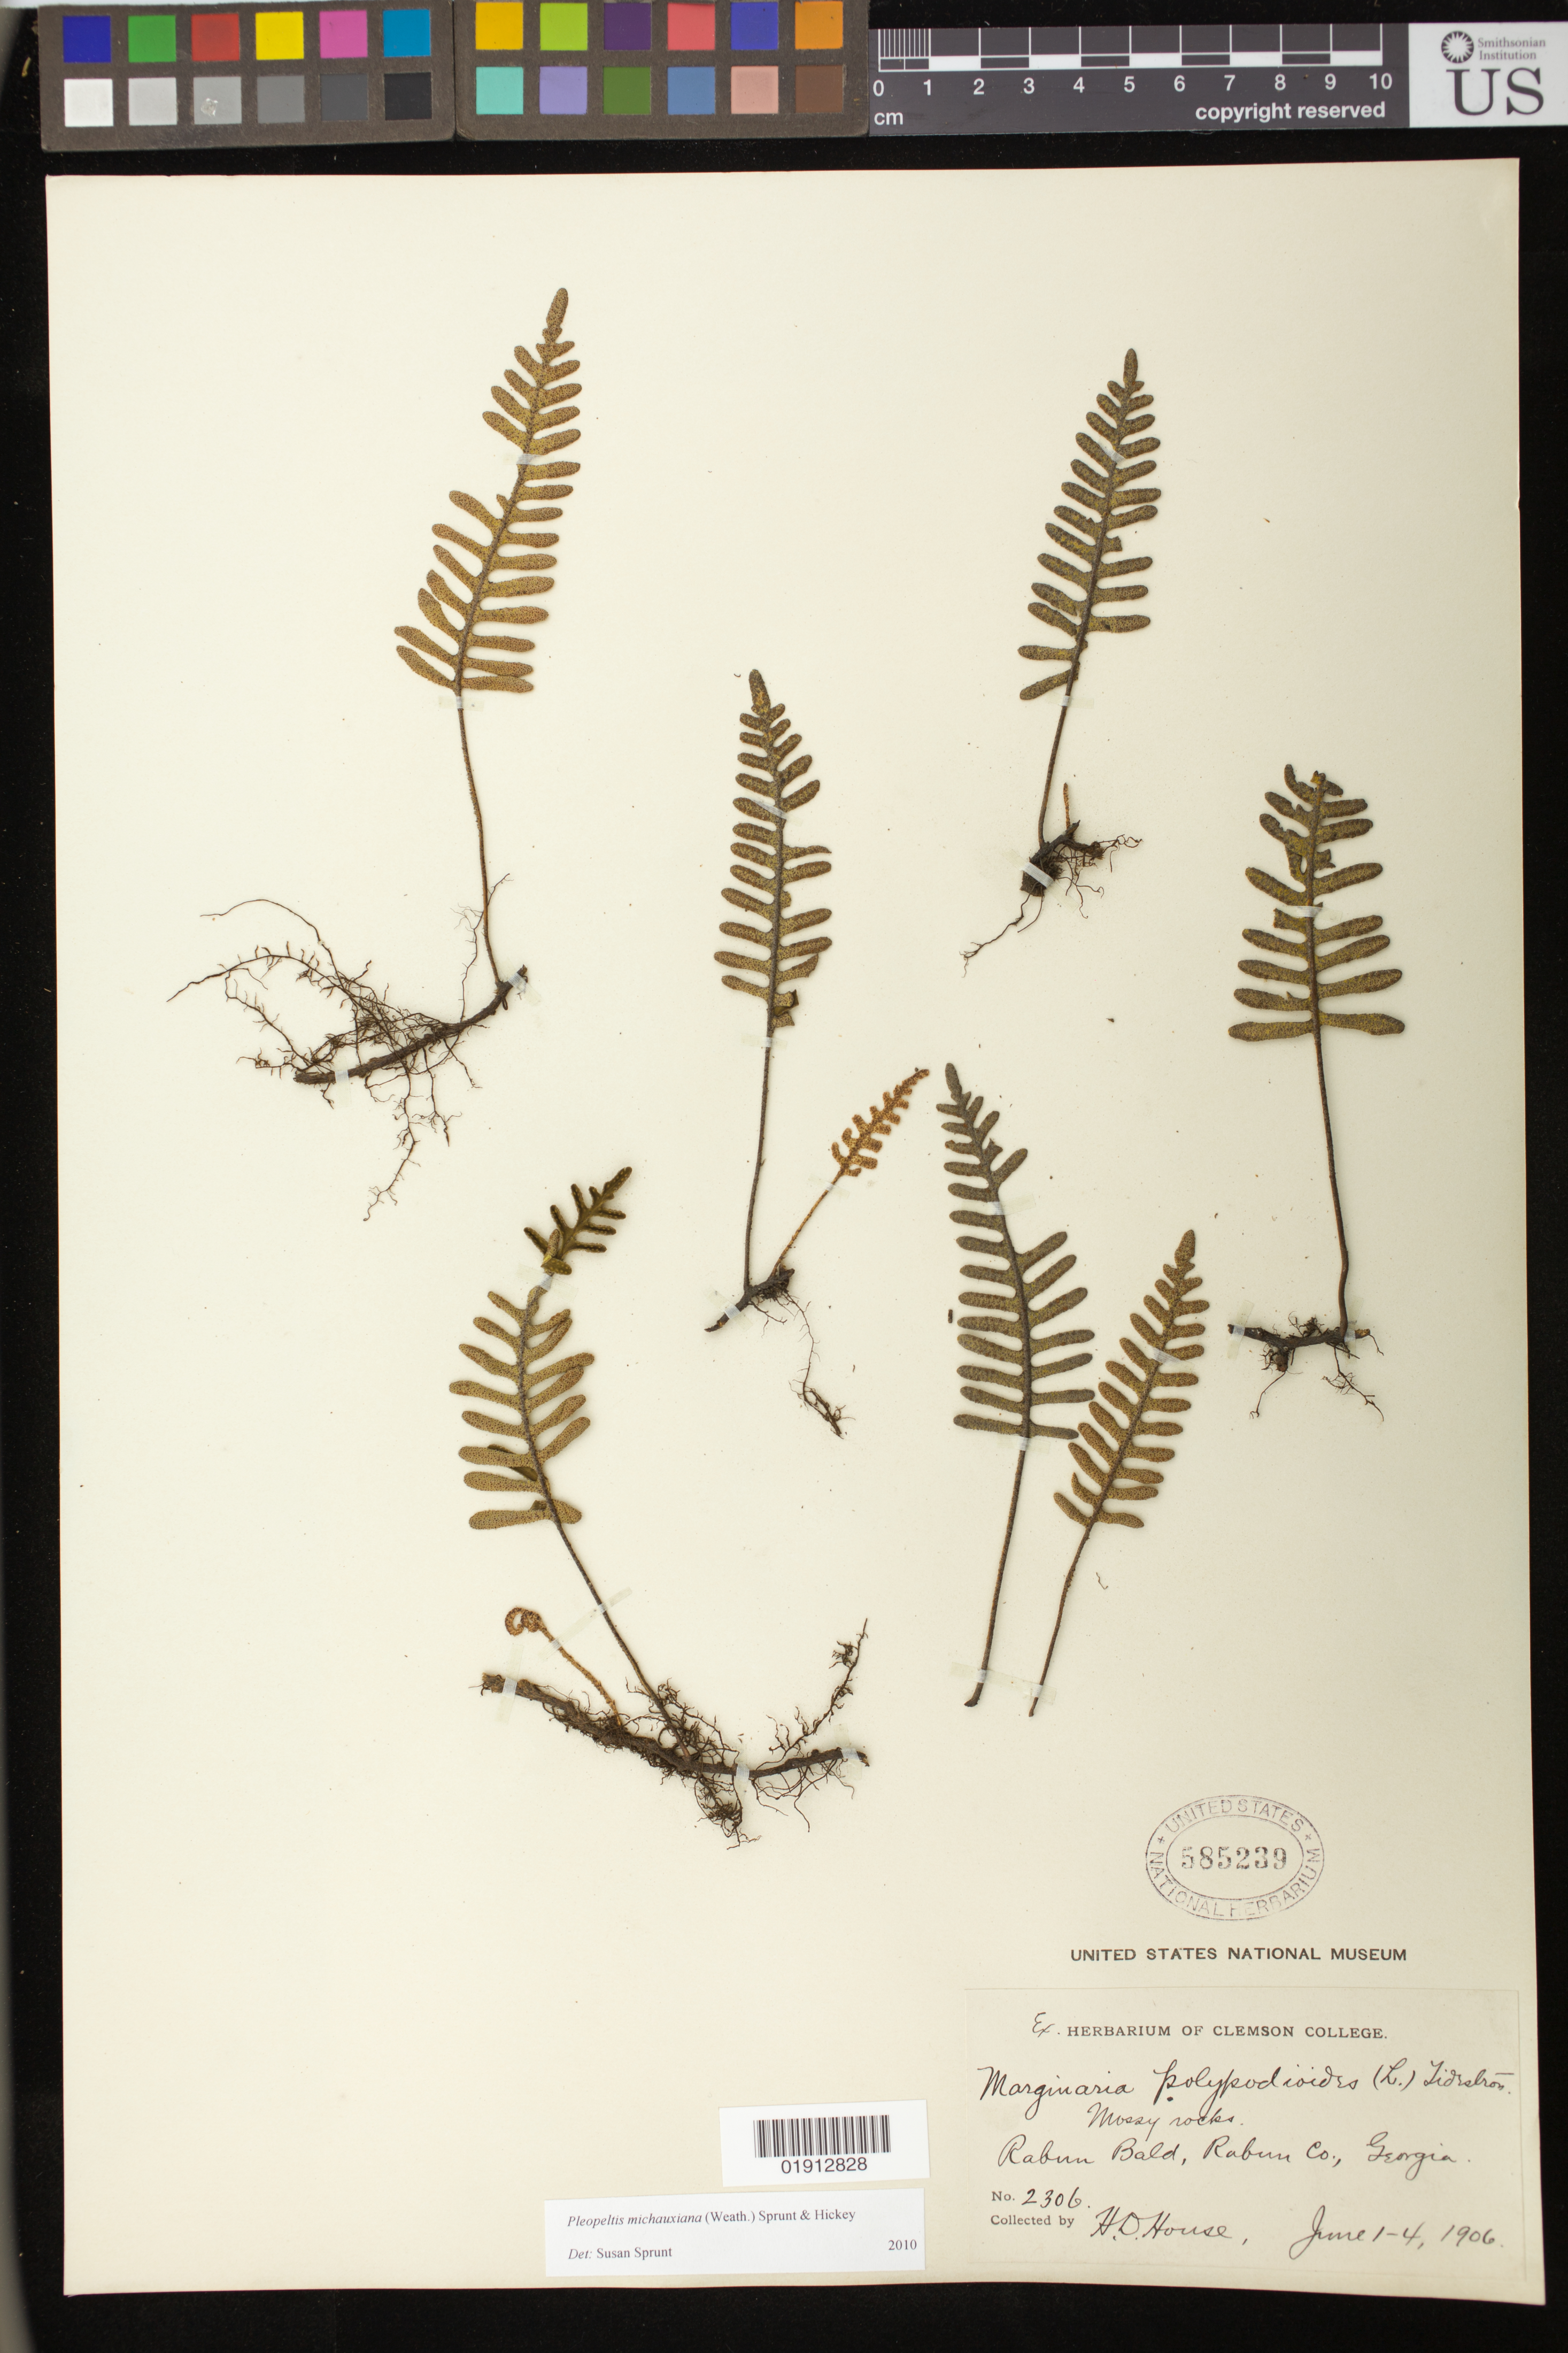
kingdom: Plantae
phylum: Tracheophyta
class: Polypodiopsida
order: Polypodiales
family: Polypodiaceae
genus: Pleopeltis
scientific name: Pleopeltis michauxiana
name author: (Weath.) Hickey & Sprunt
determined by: Sprunt, S. V.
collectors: H. D. House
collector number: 2306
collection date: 1906-06-01/1906-06-04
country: United States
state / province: Georgia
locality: Vicinity of Rabun Bald, Rabun Co.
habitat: On mossy rocks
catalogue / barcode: US 585239